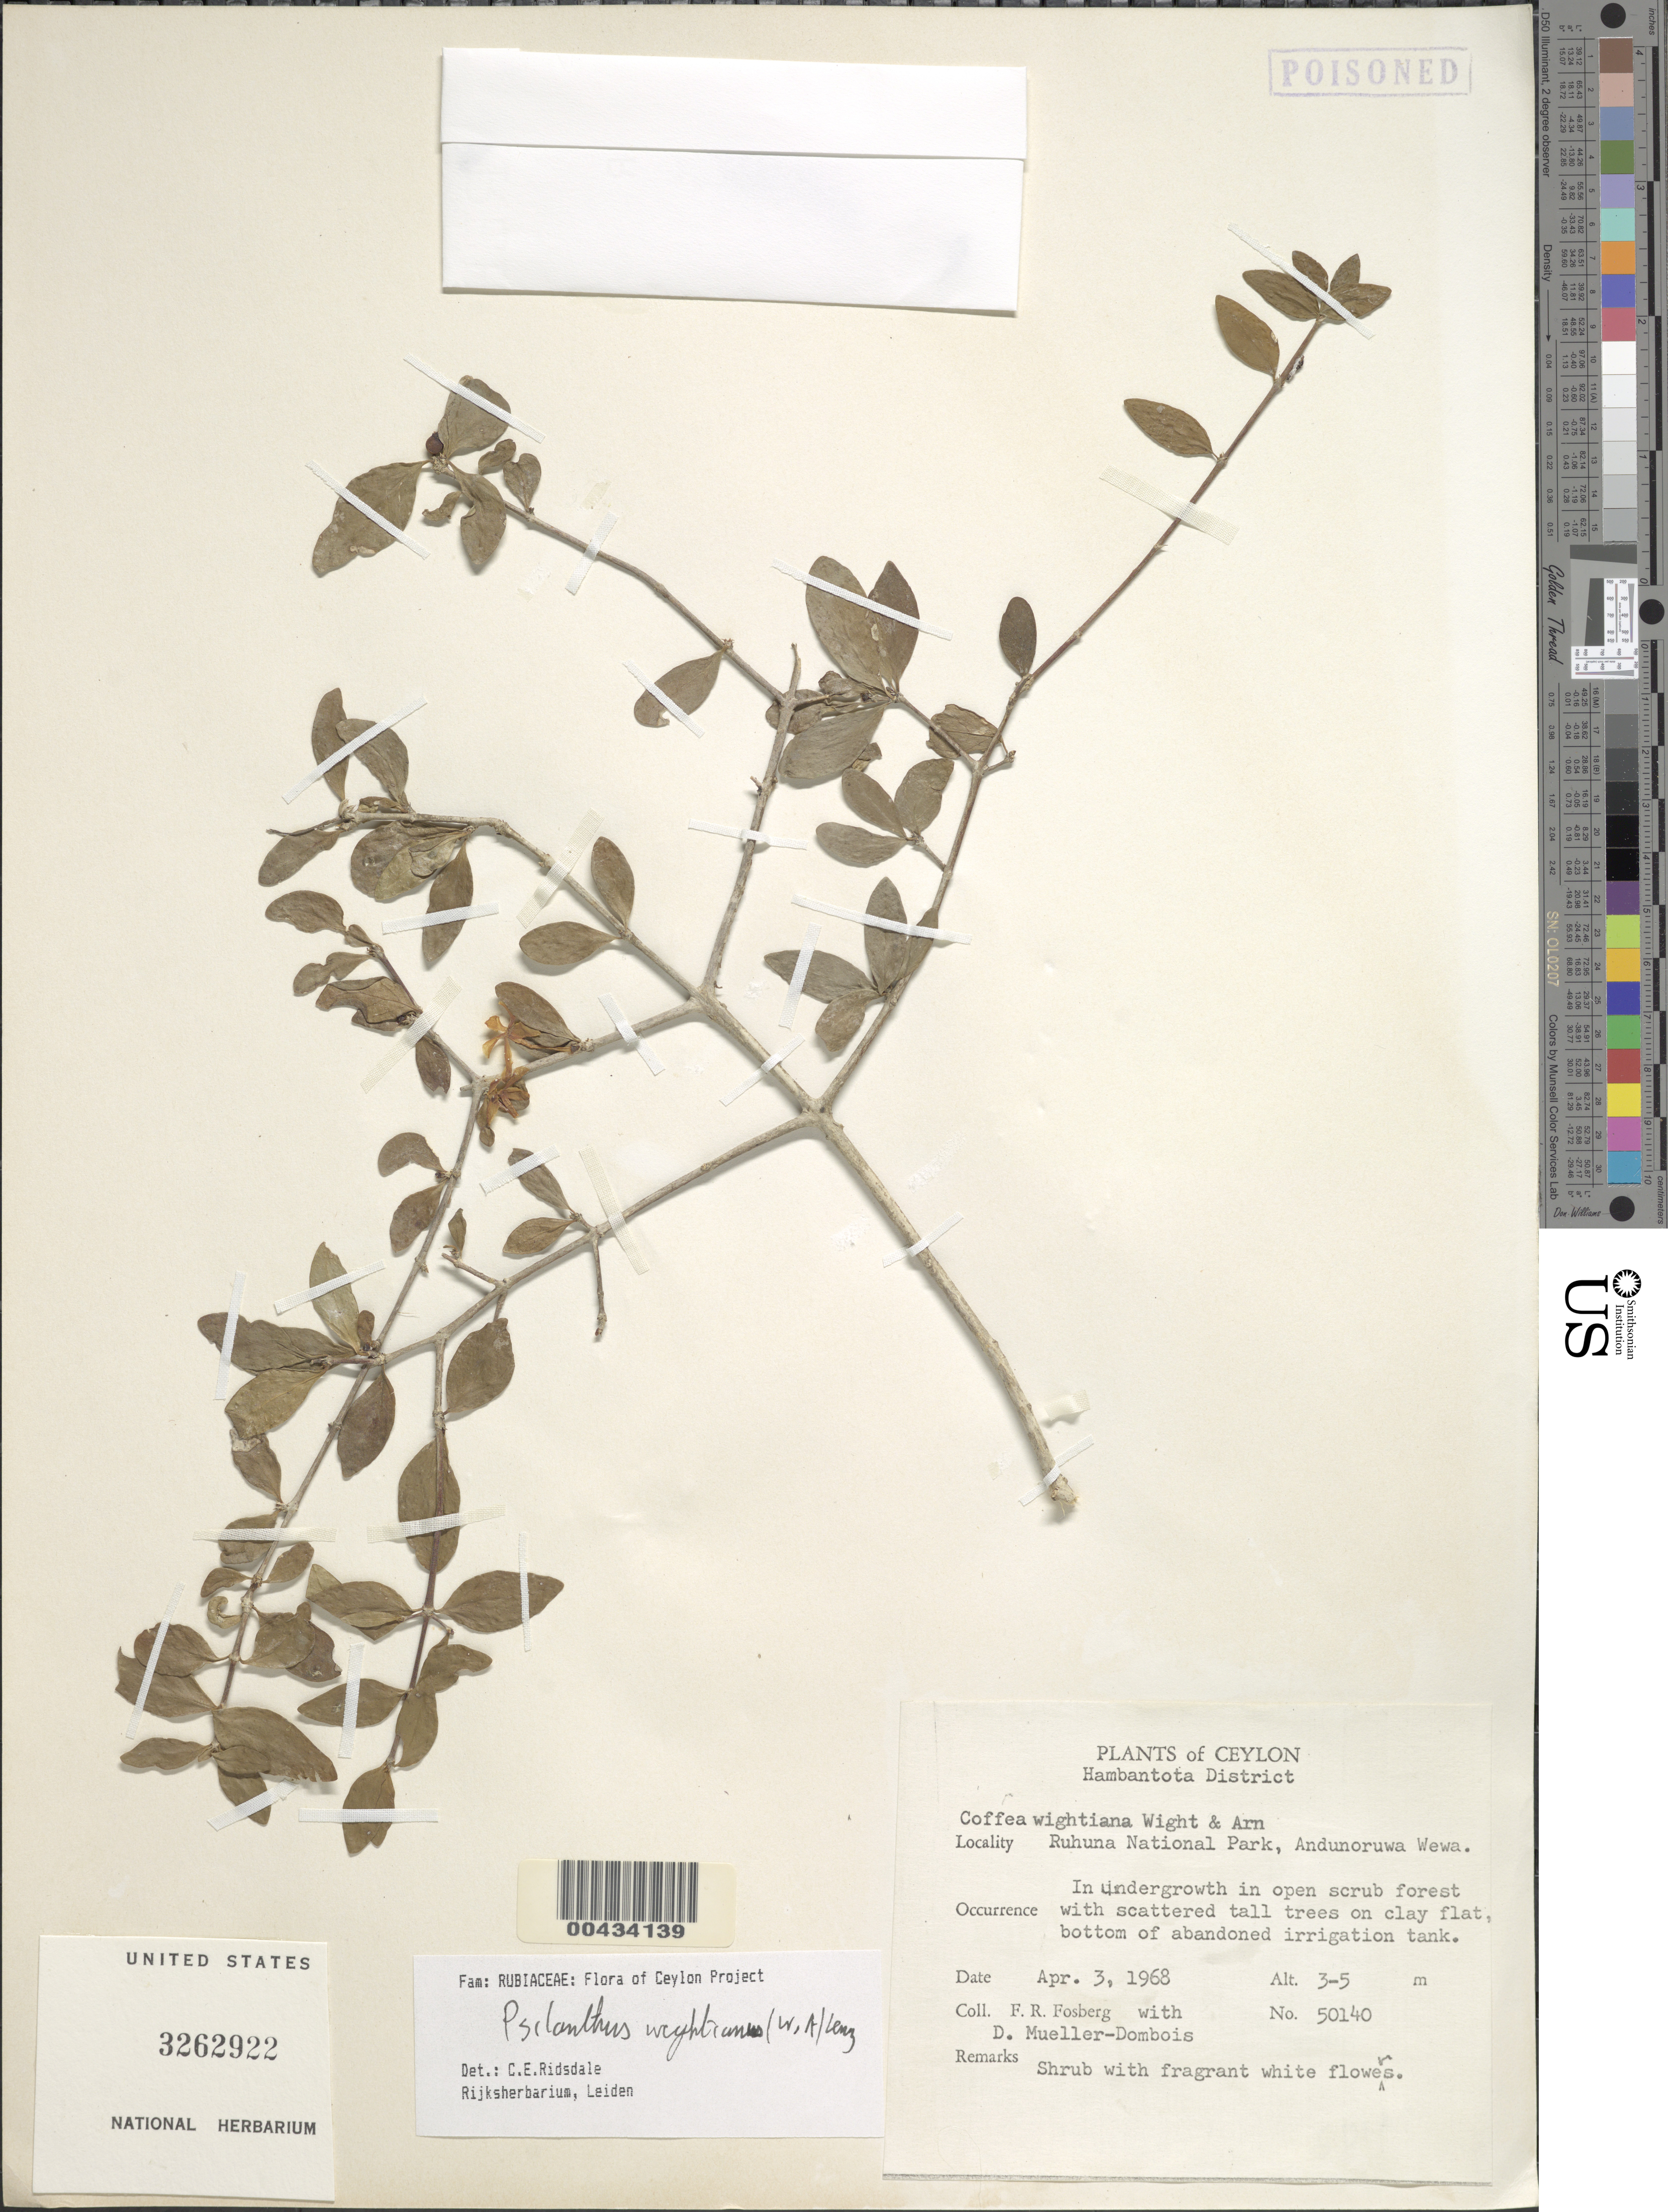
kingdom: Plantae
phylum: Tracheophyta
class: Magnoliopsida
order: Gentianales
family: Rubiaceae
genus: Psilanthus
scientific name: Psilanthus wightianus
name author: (Wight & Arn.) J.-F. Leroy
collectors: F. R. Fosberg & D. Mueller-Dombois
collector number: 50140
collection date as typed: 03 Apr 1968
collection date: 1968-04-03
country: Sri Lanka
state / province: Southern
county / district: Hambantota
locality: Ruhuna Natl Park, Andunoruwa Wewa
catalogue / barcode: US 3262922